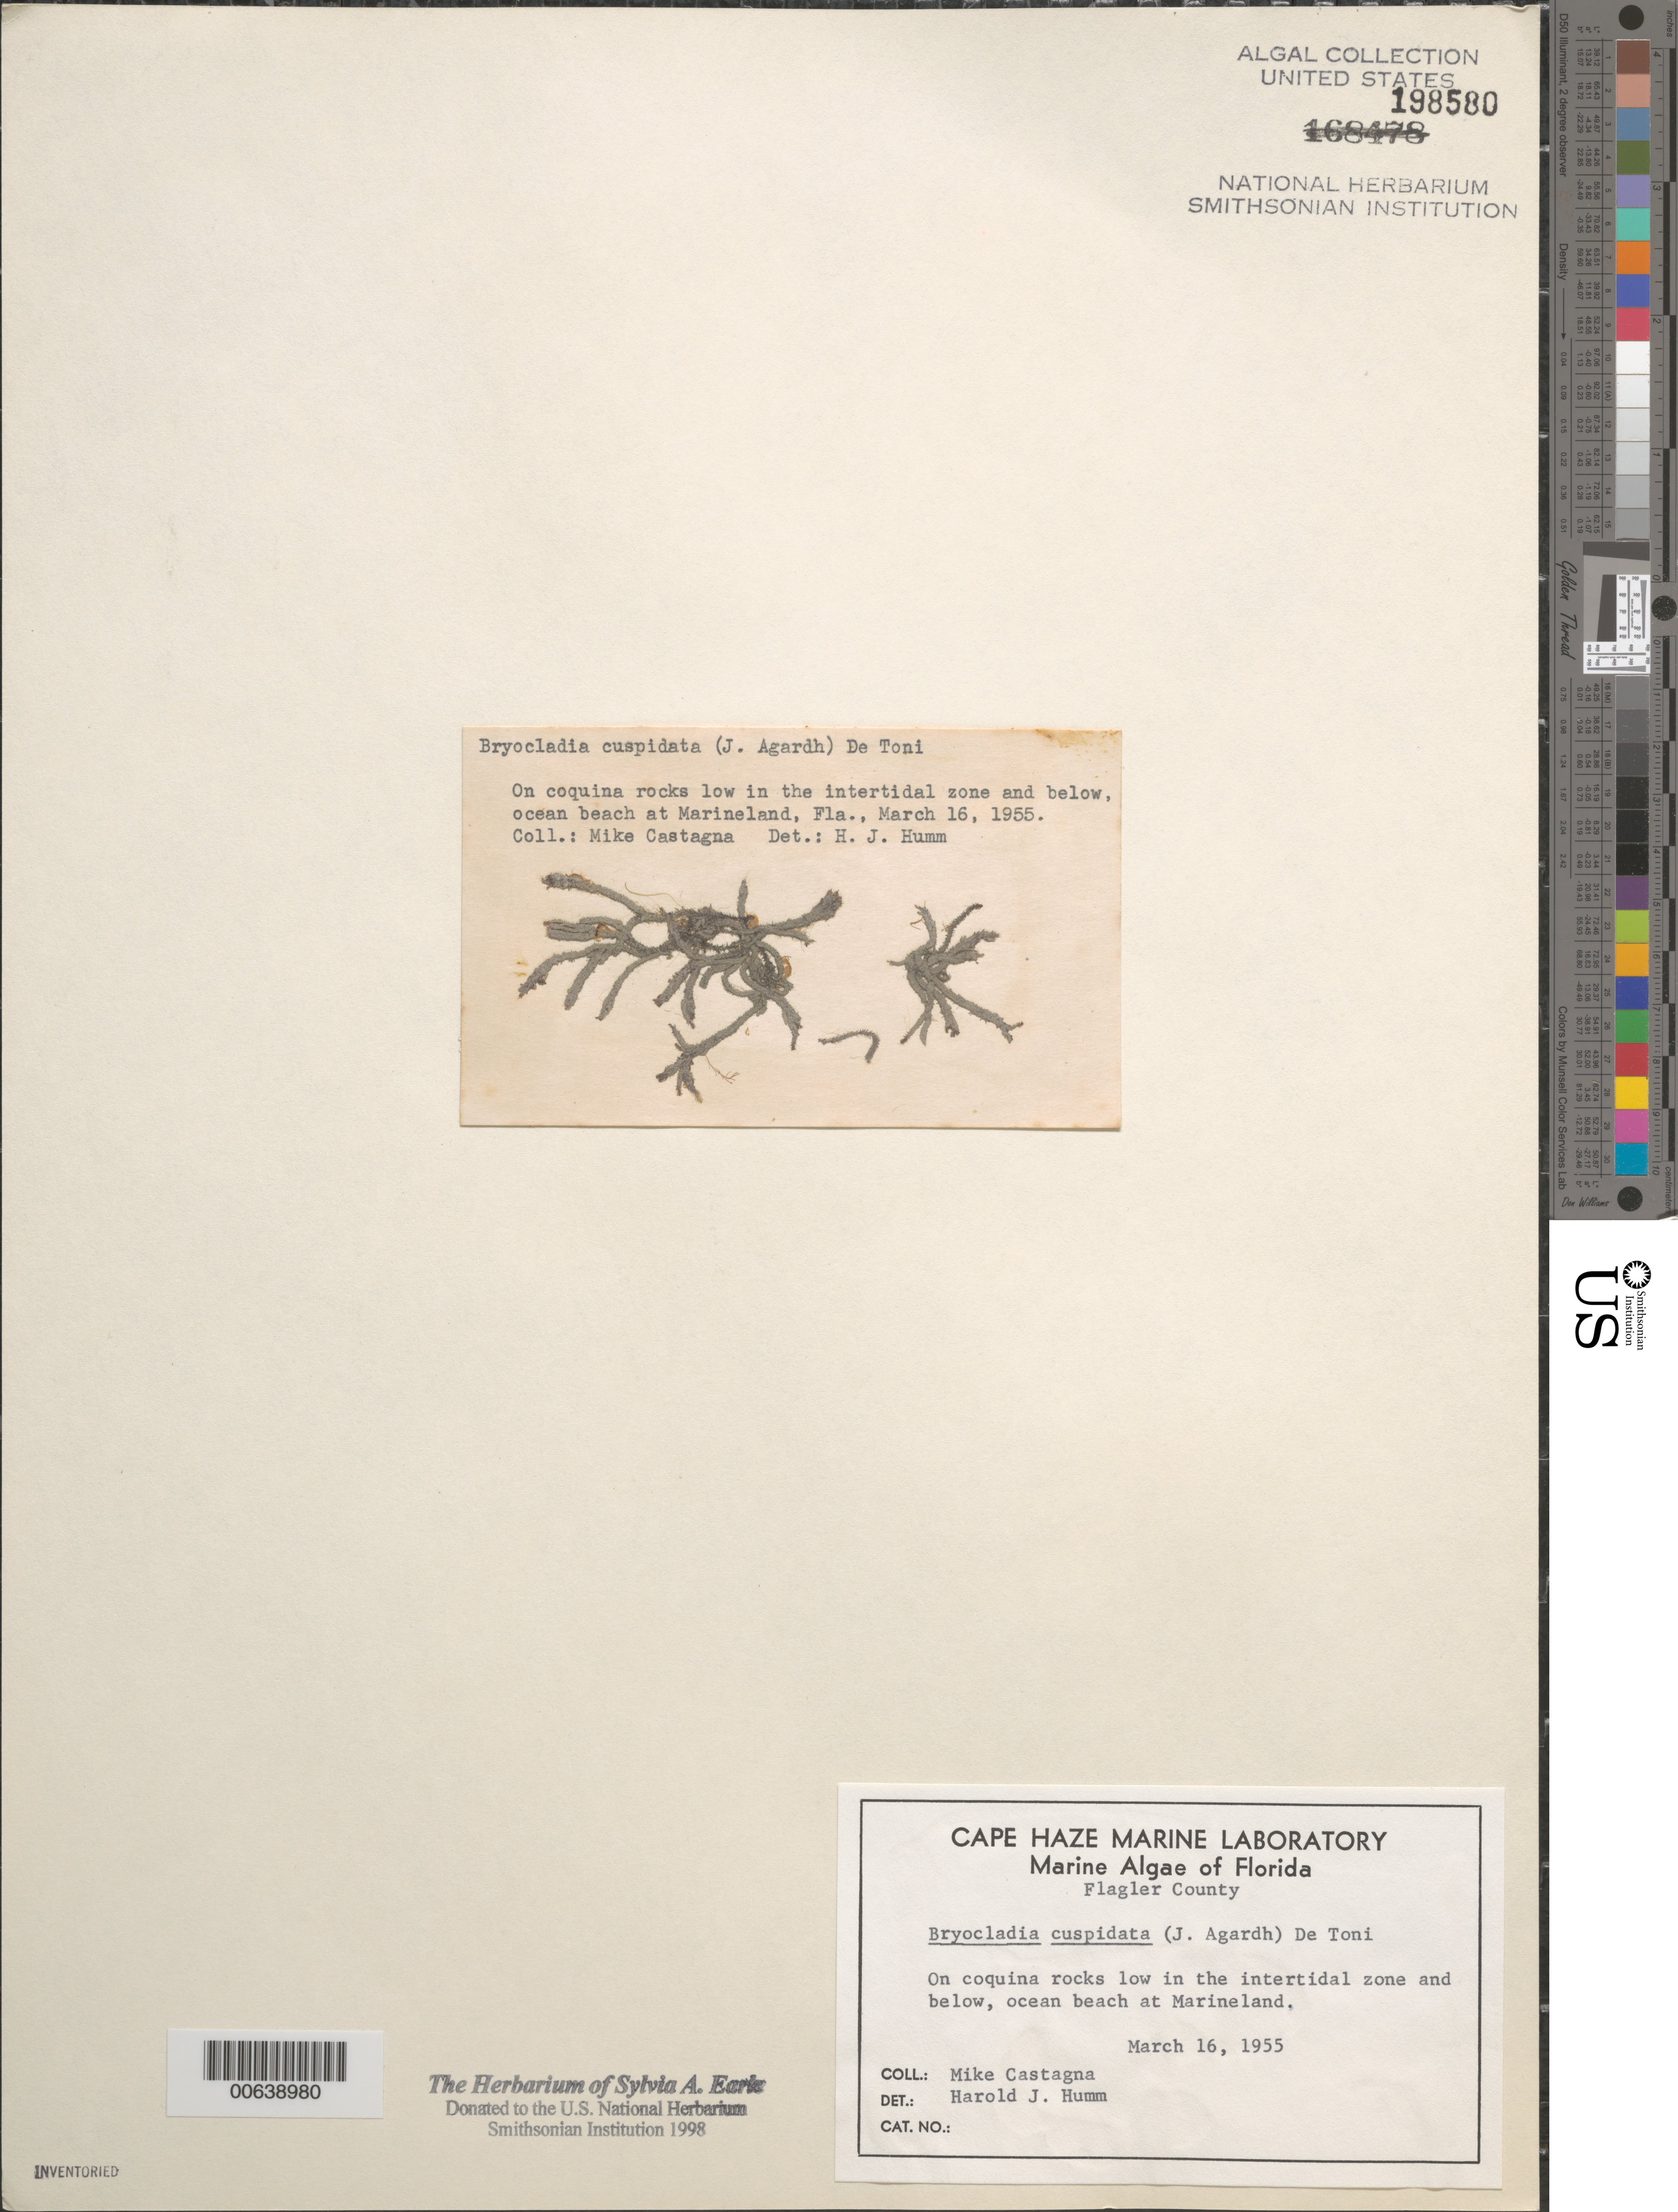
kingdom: Plantae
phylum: Rhodophyta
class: Florideophyceae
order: Ceramiales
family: Rhodomelaceae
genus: Bryocladia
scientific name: Bryocladia cuspidata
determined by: Humm, Harold J.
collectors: M. Castagna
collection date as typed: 16 Mar 1955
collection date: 1955-03-16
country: United States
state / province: Florida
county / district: Flagler County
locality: Marineland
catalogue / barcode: US 198580